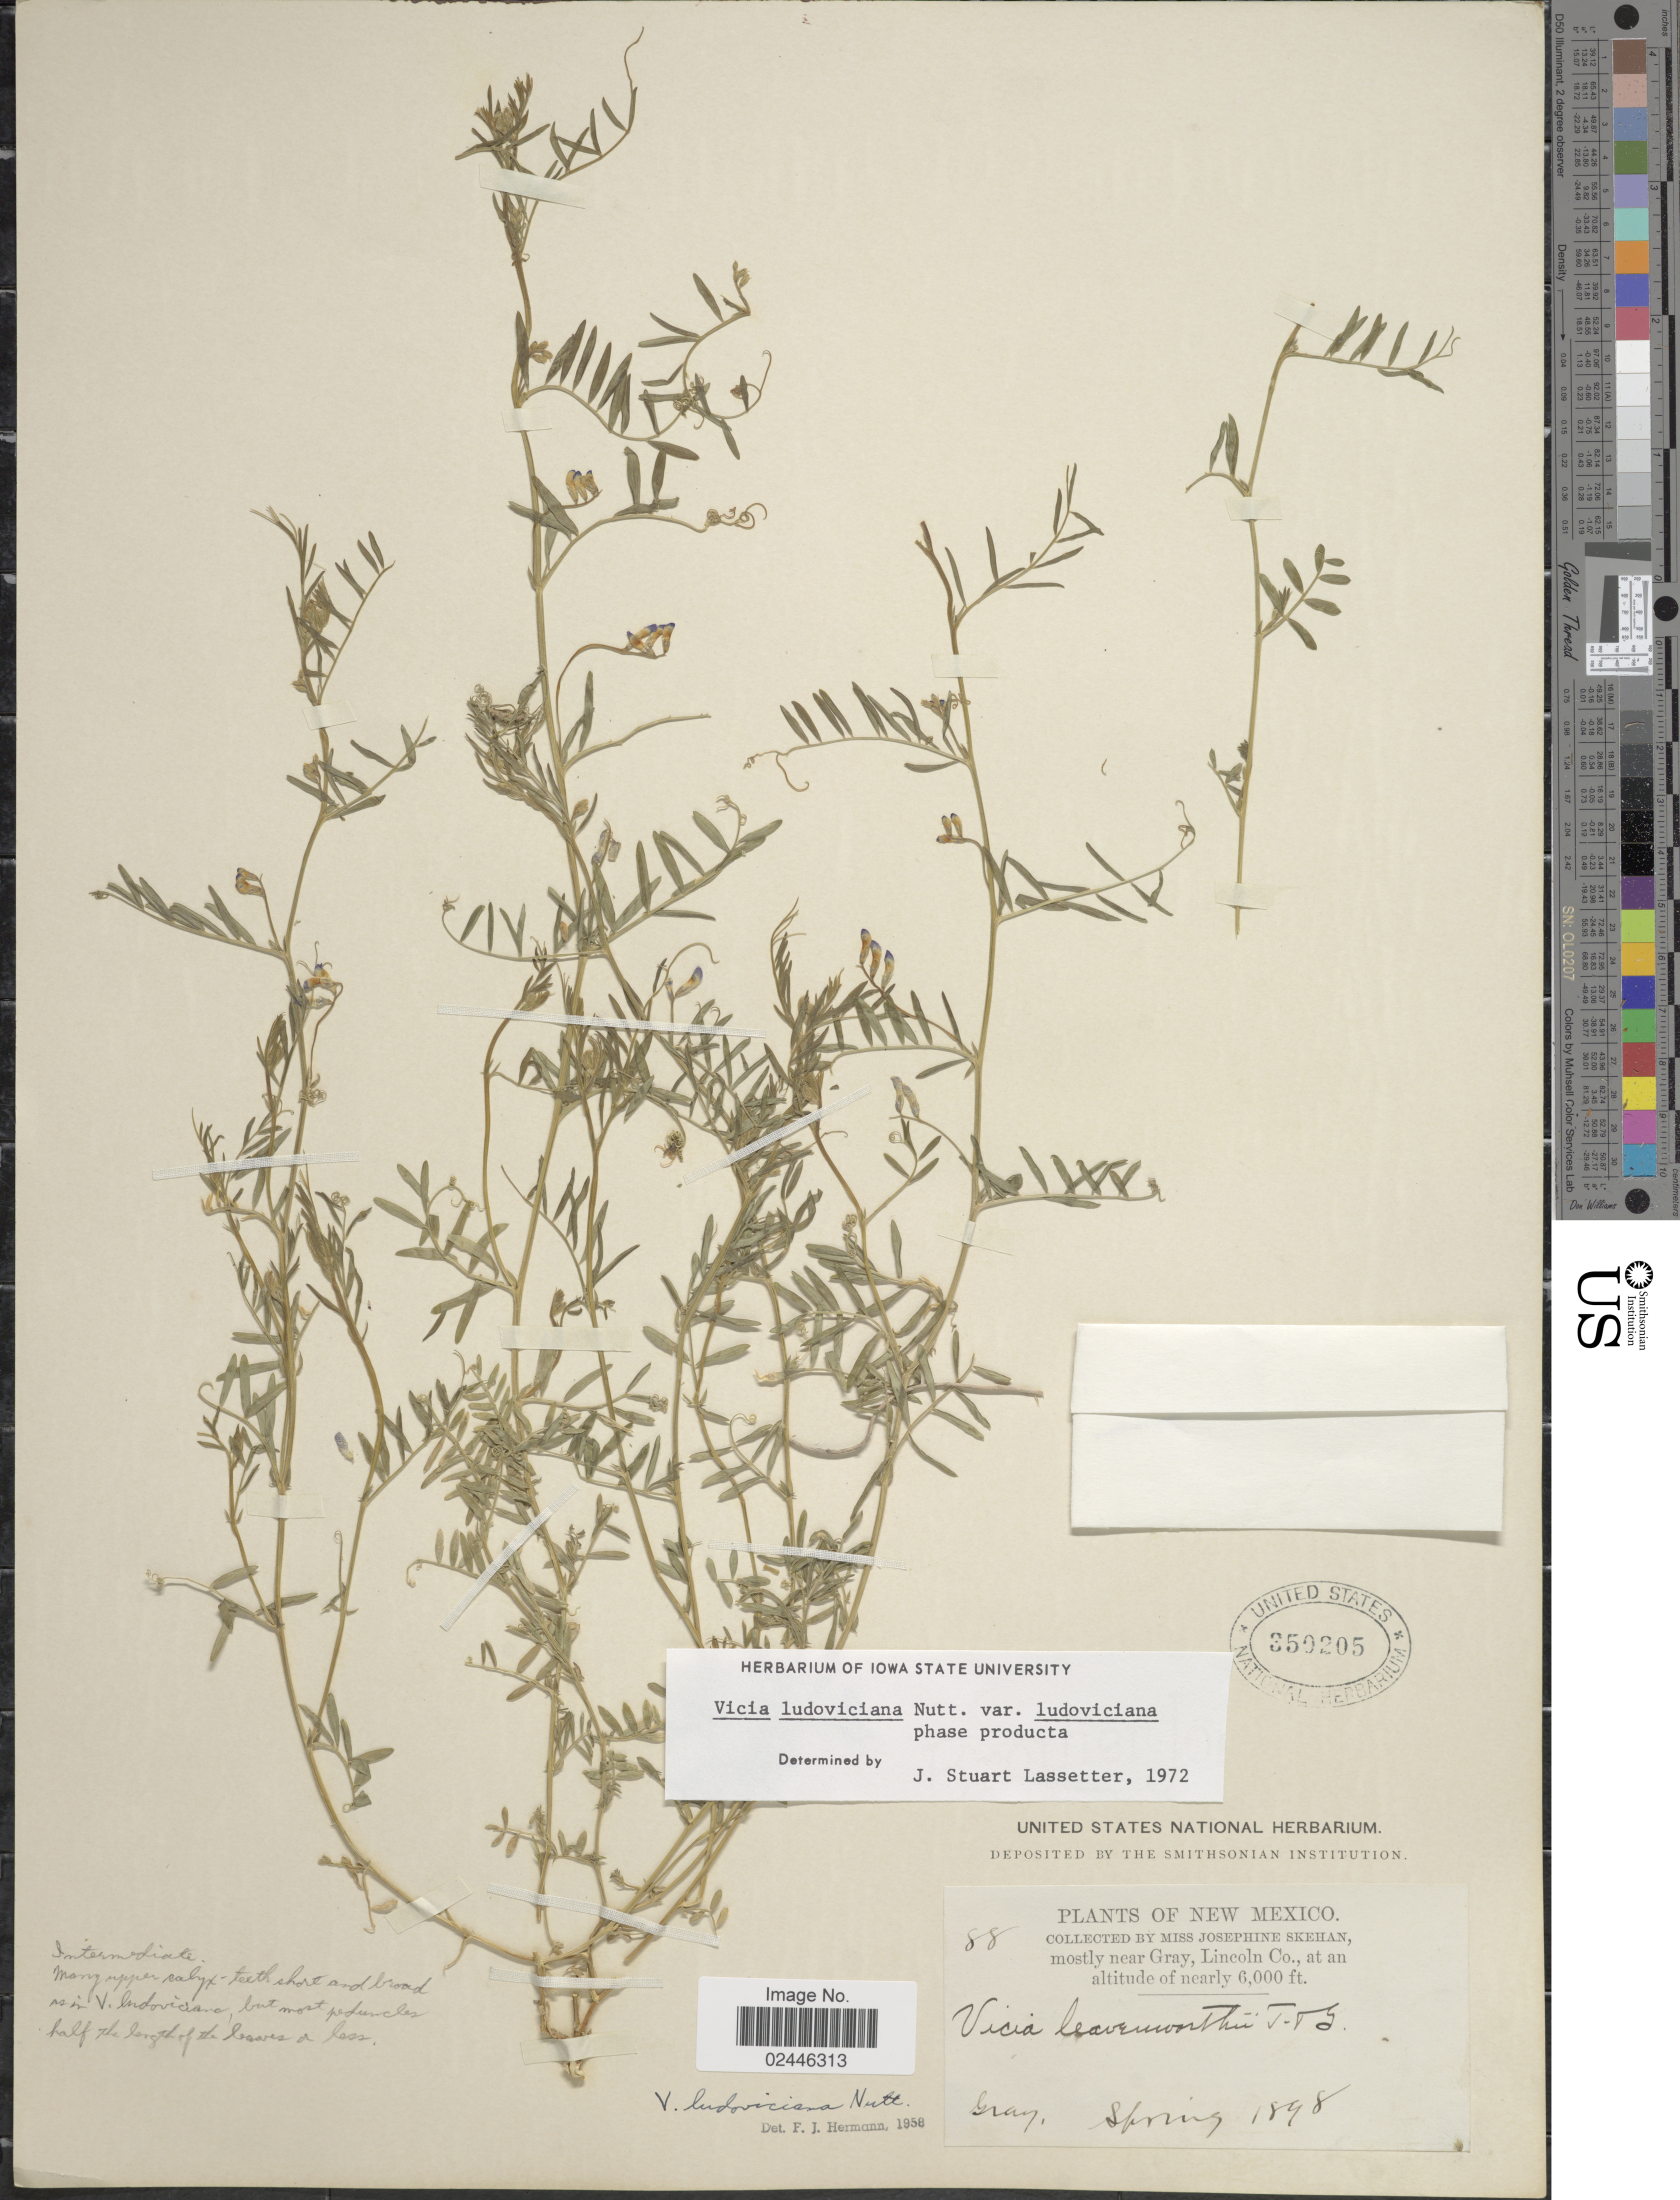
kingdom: Plantae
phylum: Tracheophyta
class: Magnoliopsida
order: Fabales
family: Fabaceae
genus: Vicia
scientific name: Vicia ludoviciana var. ludoviciana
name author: Nutt. ex Torr. & A. Gray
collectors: J. Skehan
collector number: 88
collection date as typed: spring 1898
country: United States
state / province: New Mexico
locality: Mostly near Gray, Lincoln Co., Gray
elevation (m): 1829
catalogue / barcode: US 350205